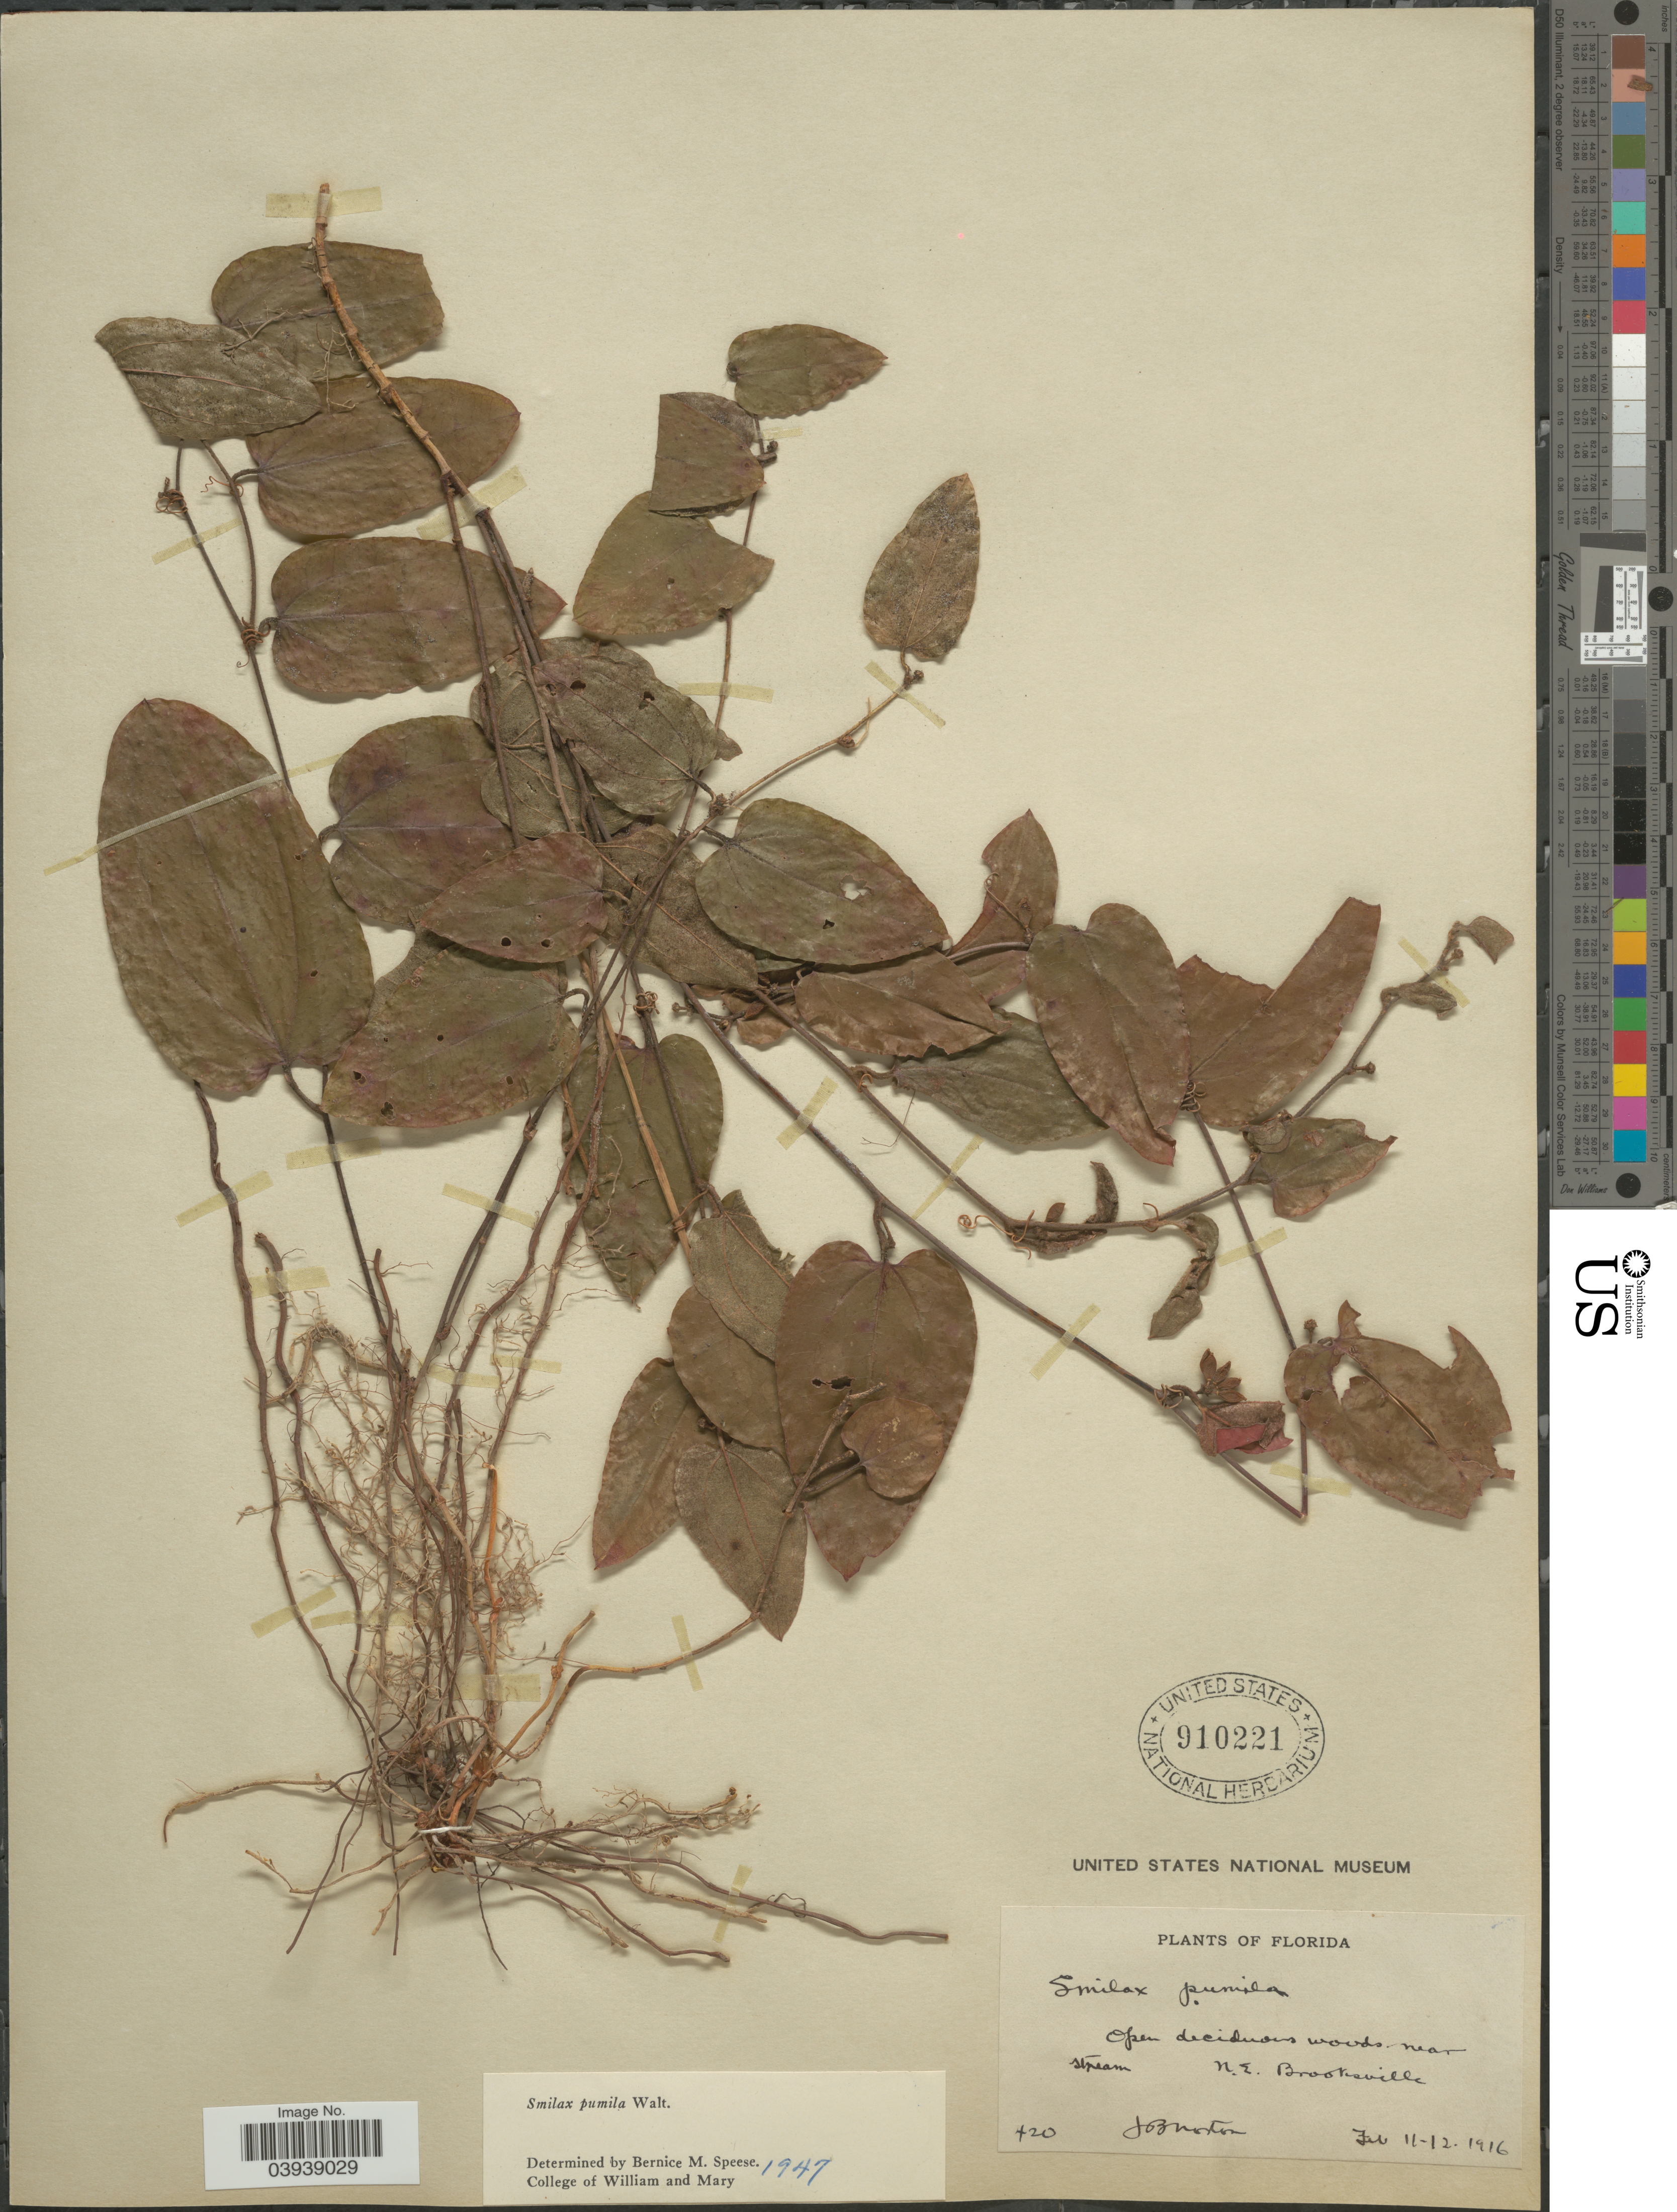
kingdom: Plantae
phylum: Tracheophyta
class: Liliopsida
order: Liliales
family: Smilacaceae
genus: Smilax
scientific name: Smilax pumila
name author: Walter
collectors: J. B. Norton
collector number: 420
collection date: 1916-02-11/1916-02-12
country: United States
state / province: Florida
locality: Open deciduous woods near stream, N. E. Brooksville.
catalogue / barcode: US 910221